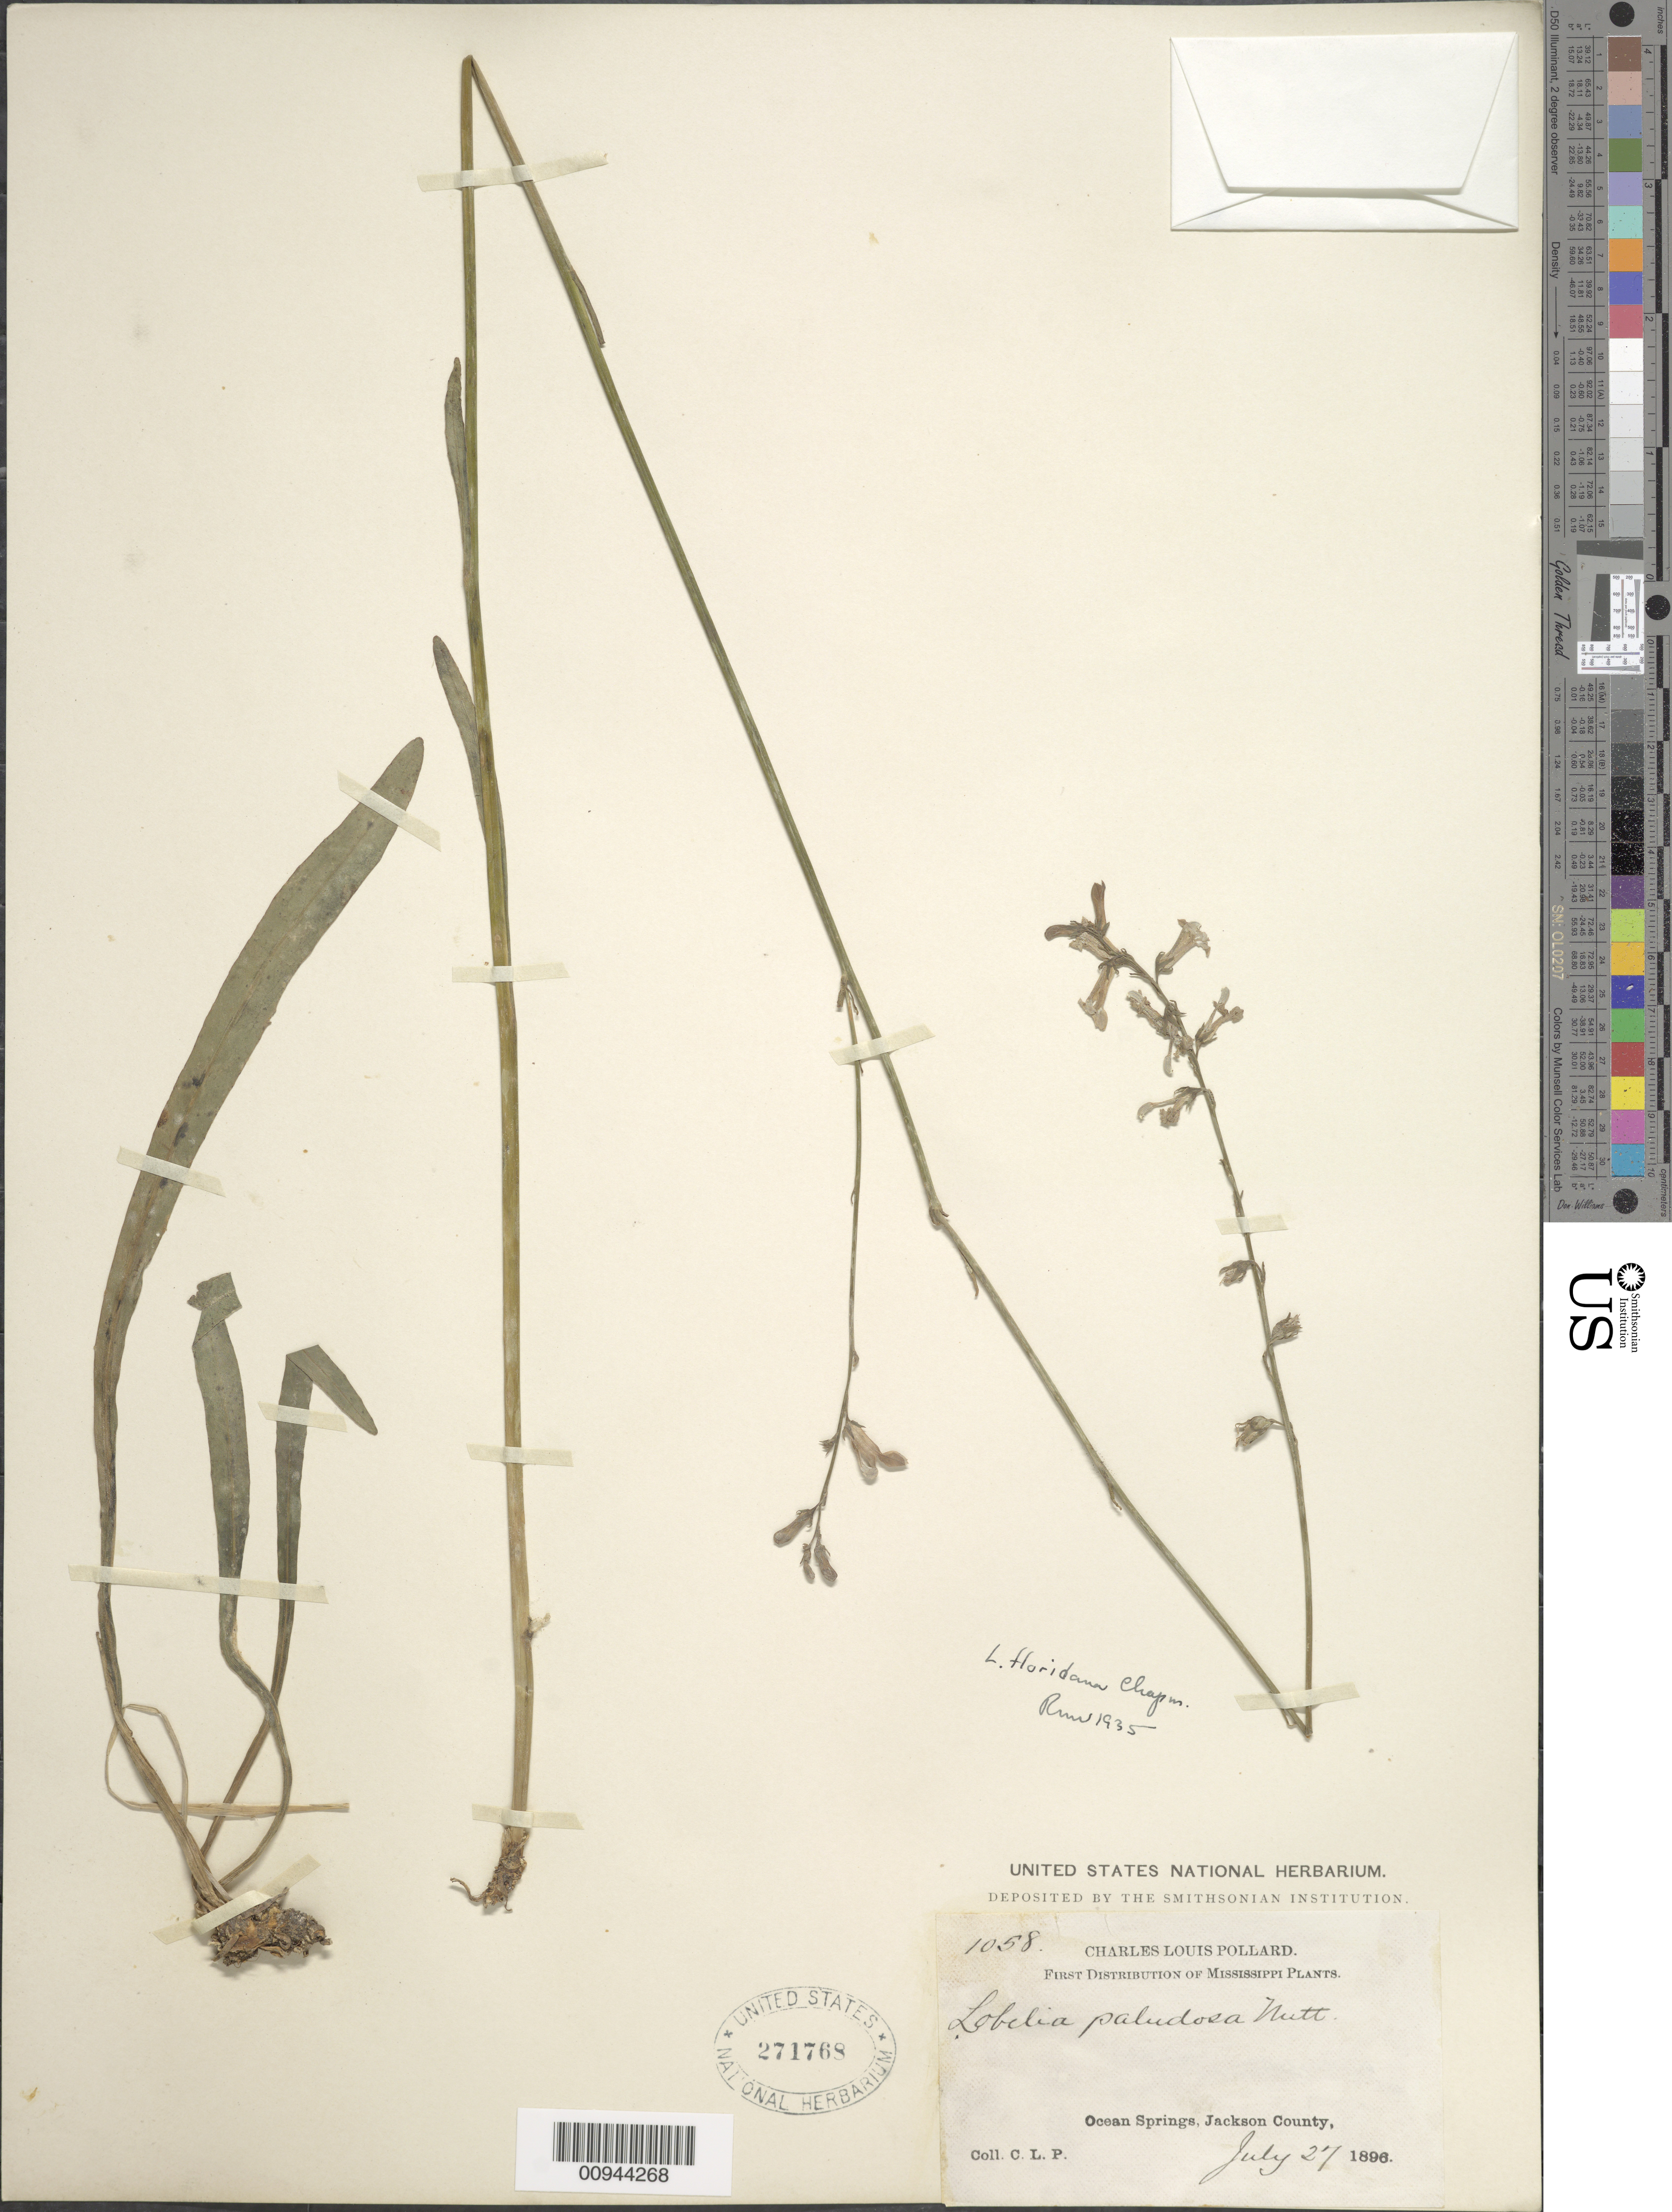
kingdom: Plantae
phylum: Tracheophyta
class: Magnoliopsida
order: Asterales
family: Campanulaceae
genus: Lobelia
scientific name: Lobelia floridana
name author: Chapm.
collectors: C. L. Pollard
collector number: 1058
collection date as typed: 27 Jul 1896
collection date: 1896-07-27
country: United States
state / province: Mississippi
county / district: Jackson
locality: Ocean Springs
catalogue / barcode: US 271768